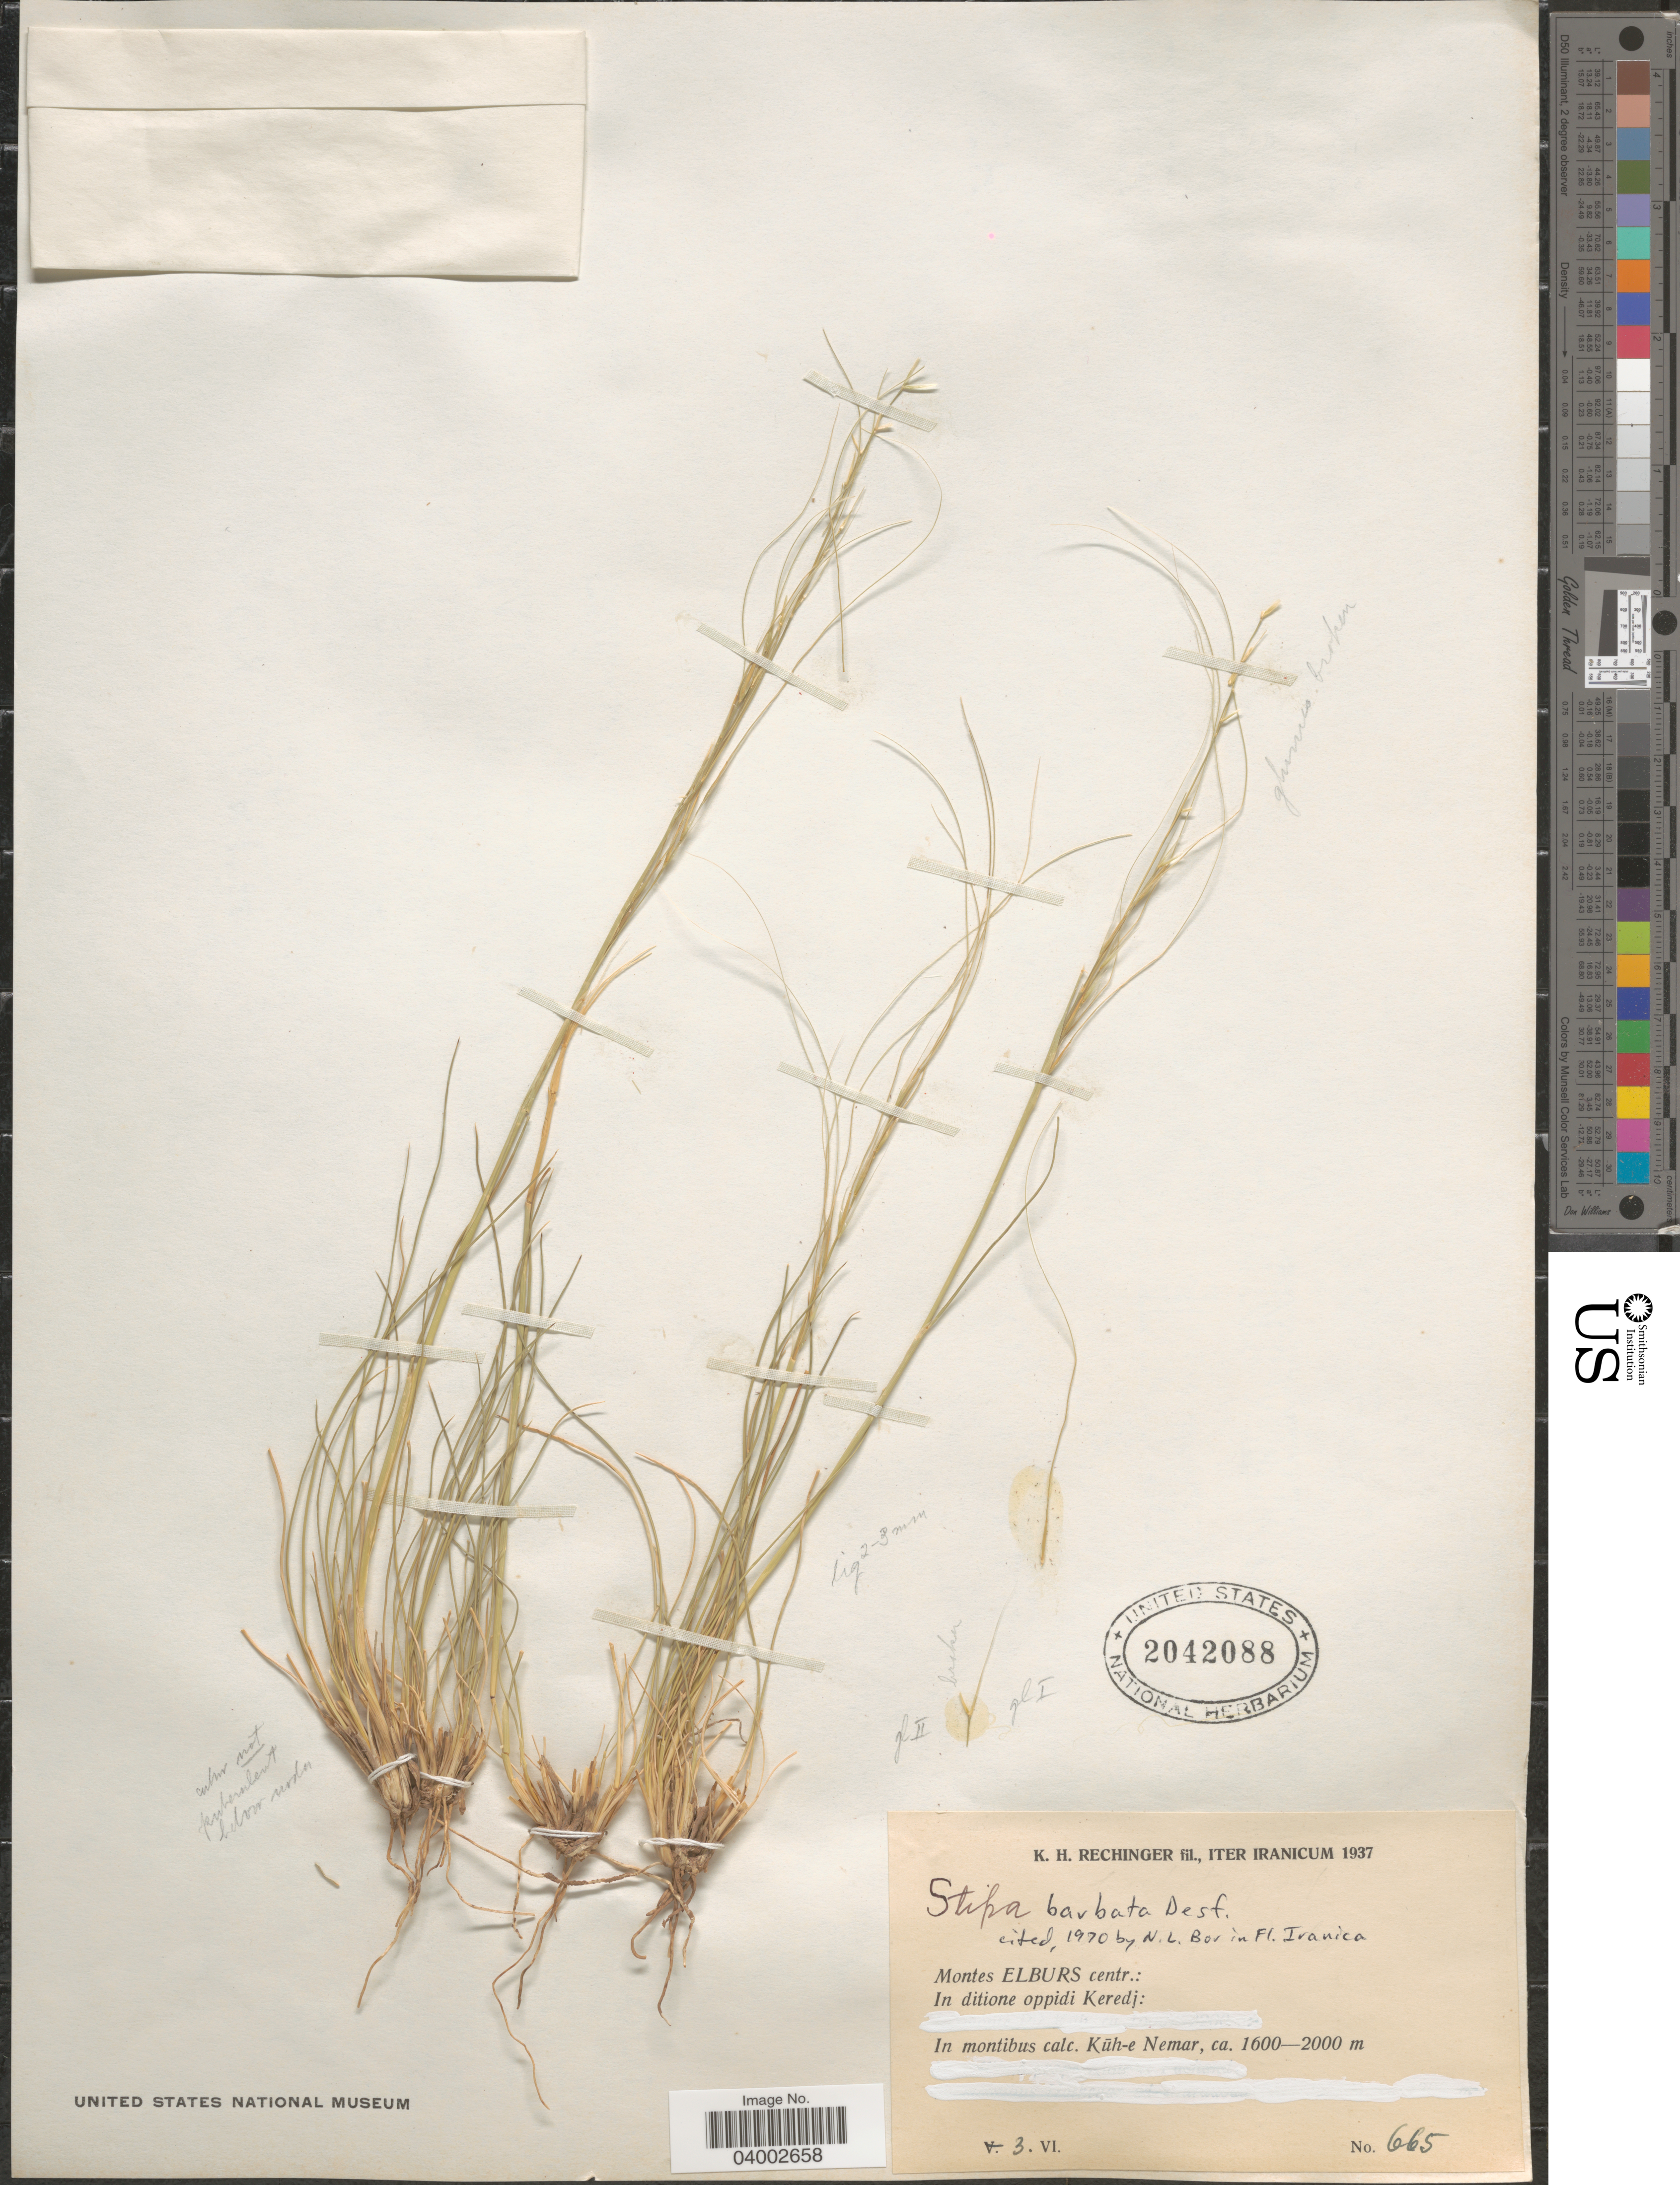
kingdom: Plantae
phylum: Tracheophyta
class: Liliopsida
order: Poales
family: Poaceae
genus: Stipa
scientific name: Stipa barbata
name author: Michx.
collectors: K. H. Rechinger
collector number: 665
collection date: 1937-06-03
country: Iran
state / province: Alborz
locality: Montes Elburs centr.: In ditione oppidi Keredj: In montibus calc. Kūh-e Nemar.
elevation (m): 1600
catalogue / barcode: US 2042088